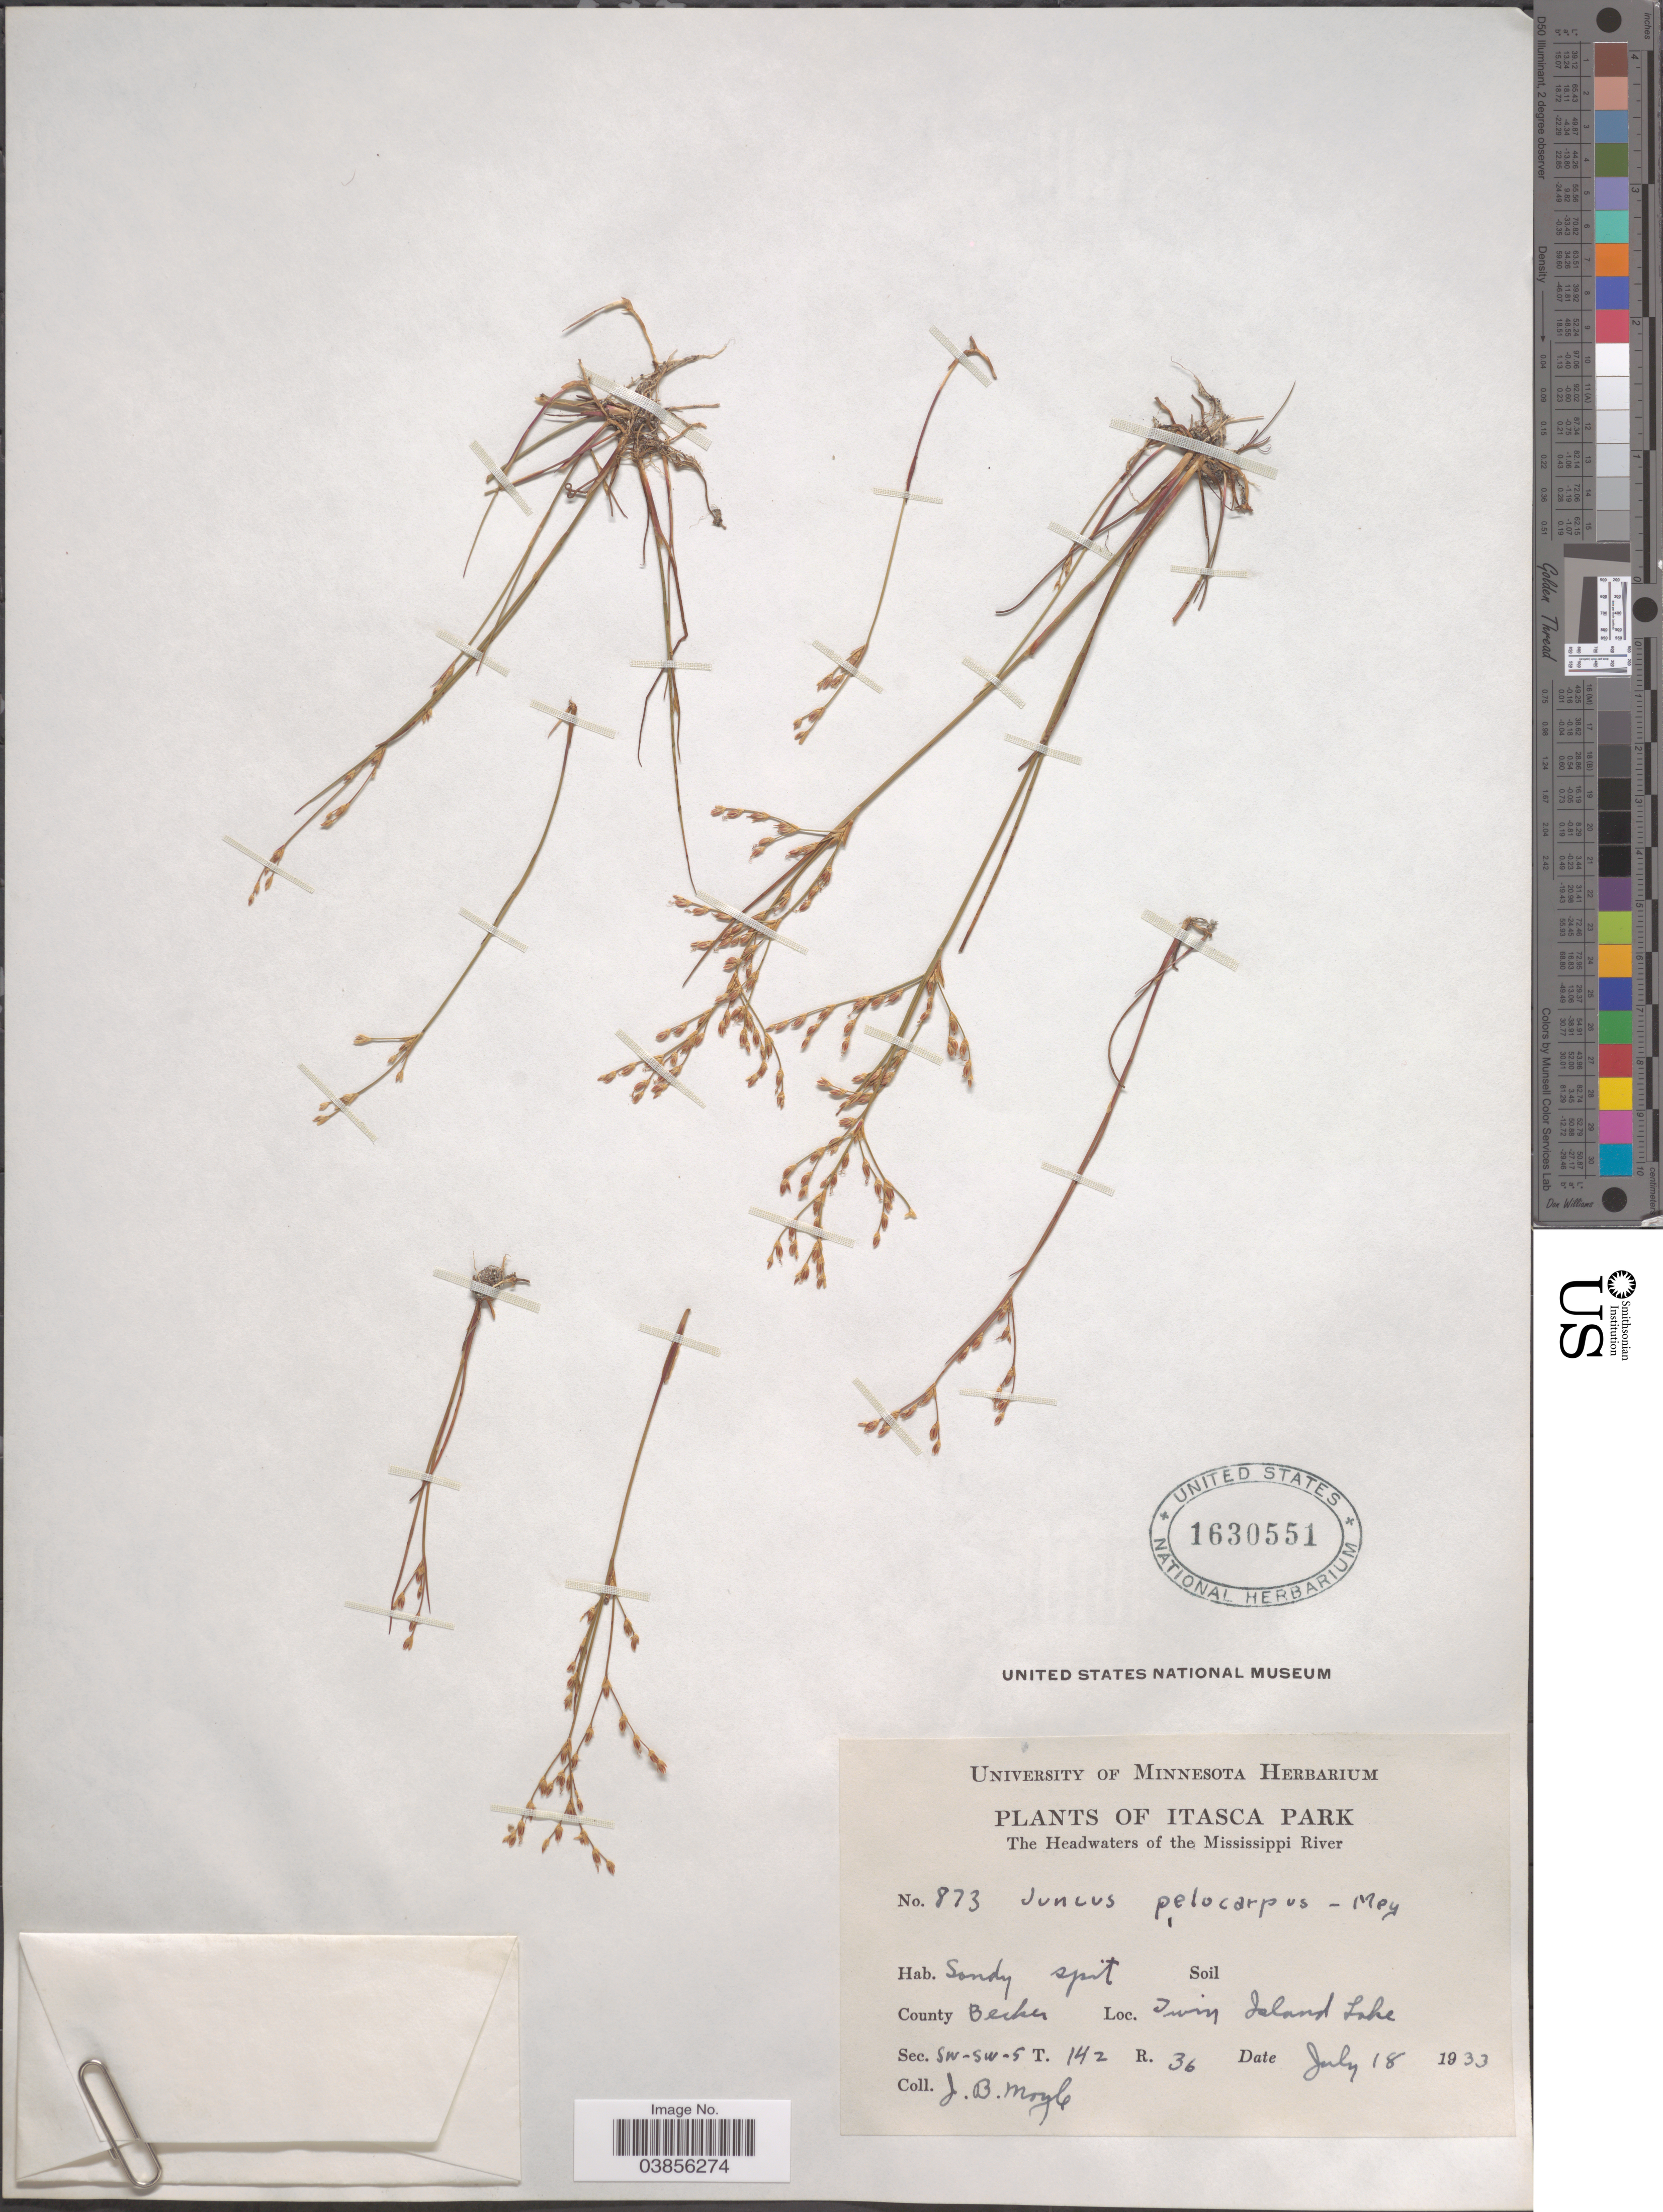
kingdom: Plantae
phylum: Tracheophyta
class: Liliopsida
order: Poales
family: Juncaceae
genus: Juncus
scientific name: Juncus pelocarpus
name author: E. Mey.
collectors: J. Moyle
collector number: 873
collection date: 1933-07-18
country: United States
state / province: Minnesota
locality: Itasca Park. The Headwaters of the Mississippi River. County Becker. Twin Island Lake. Sec. SW-SW-5 T. 142 R. 36.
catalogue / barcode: US 1630551